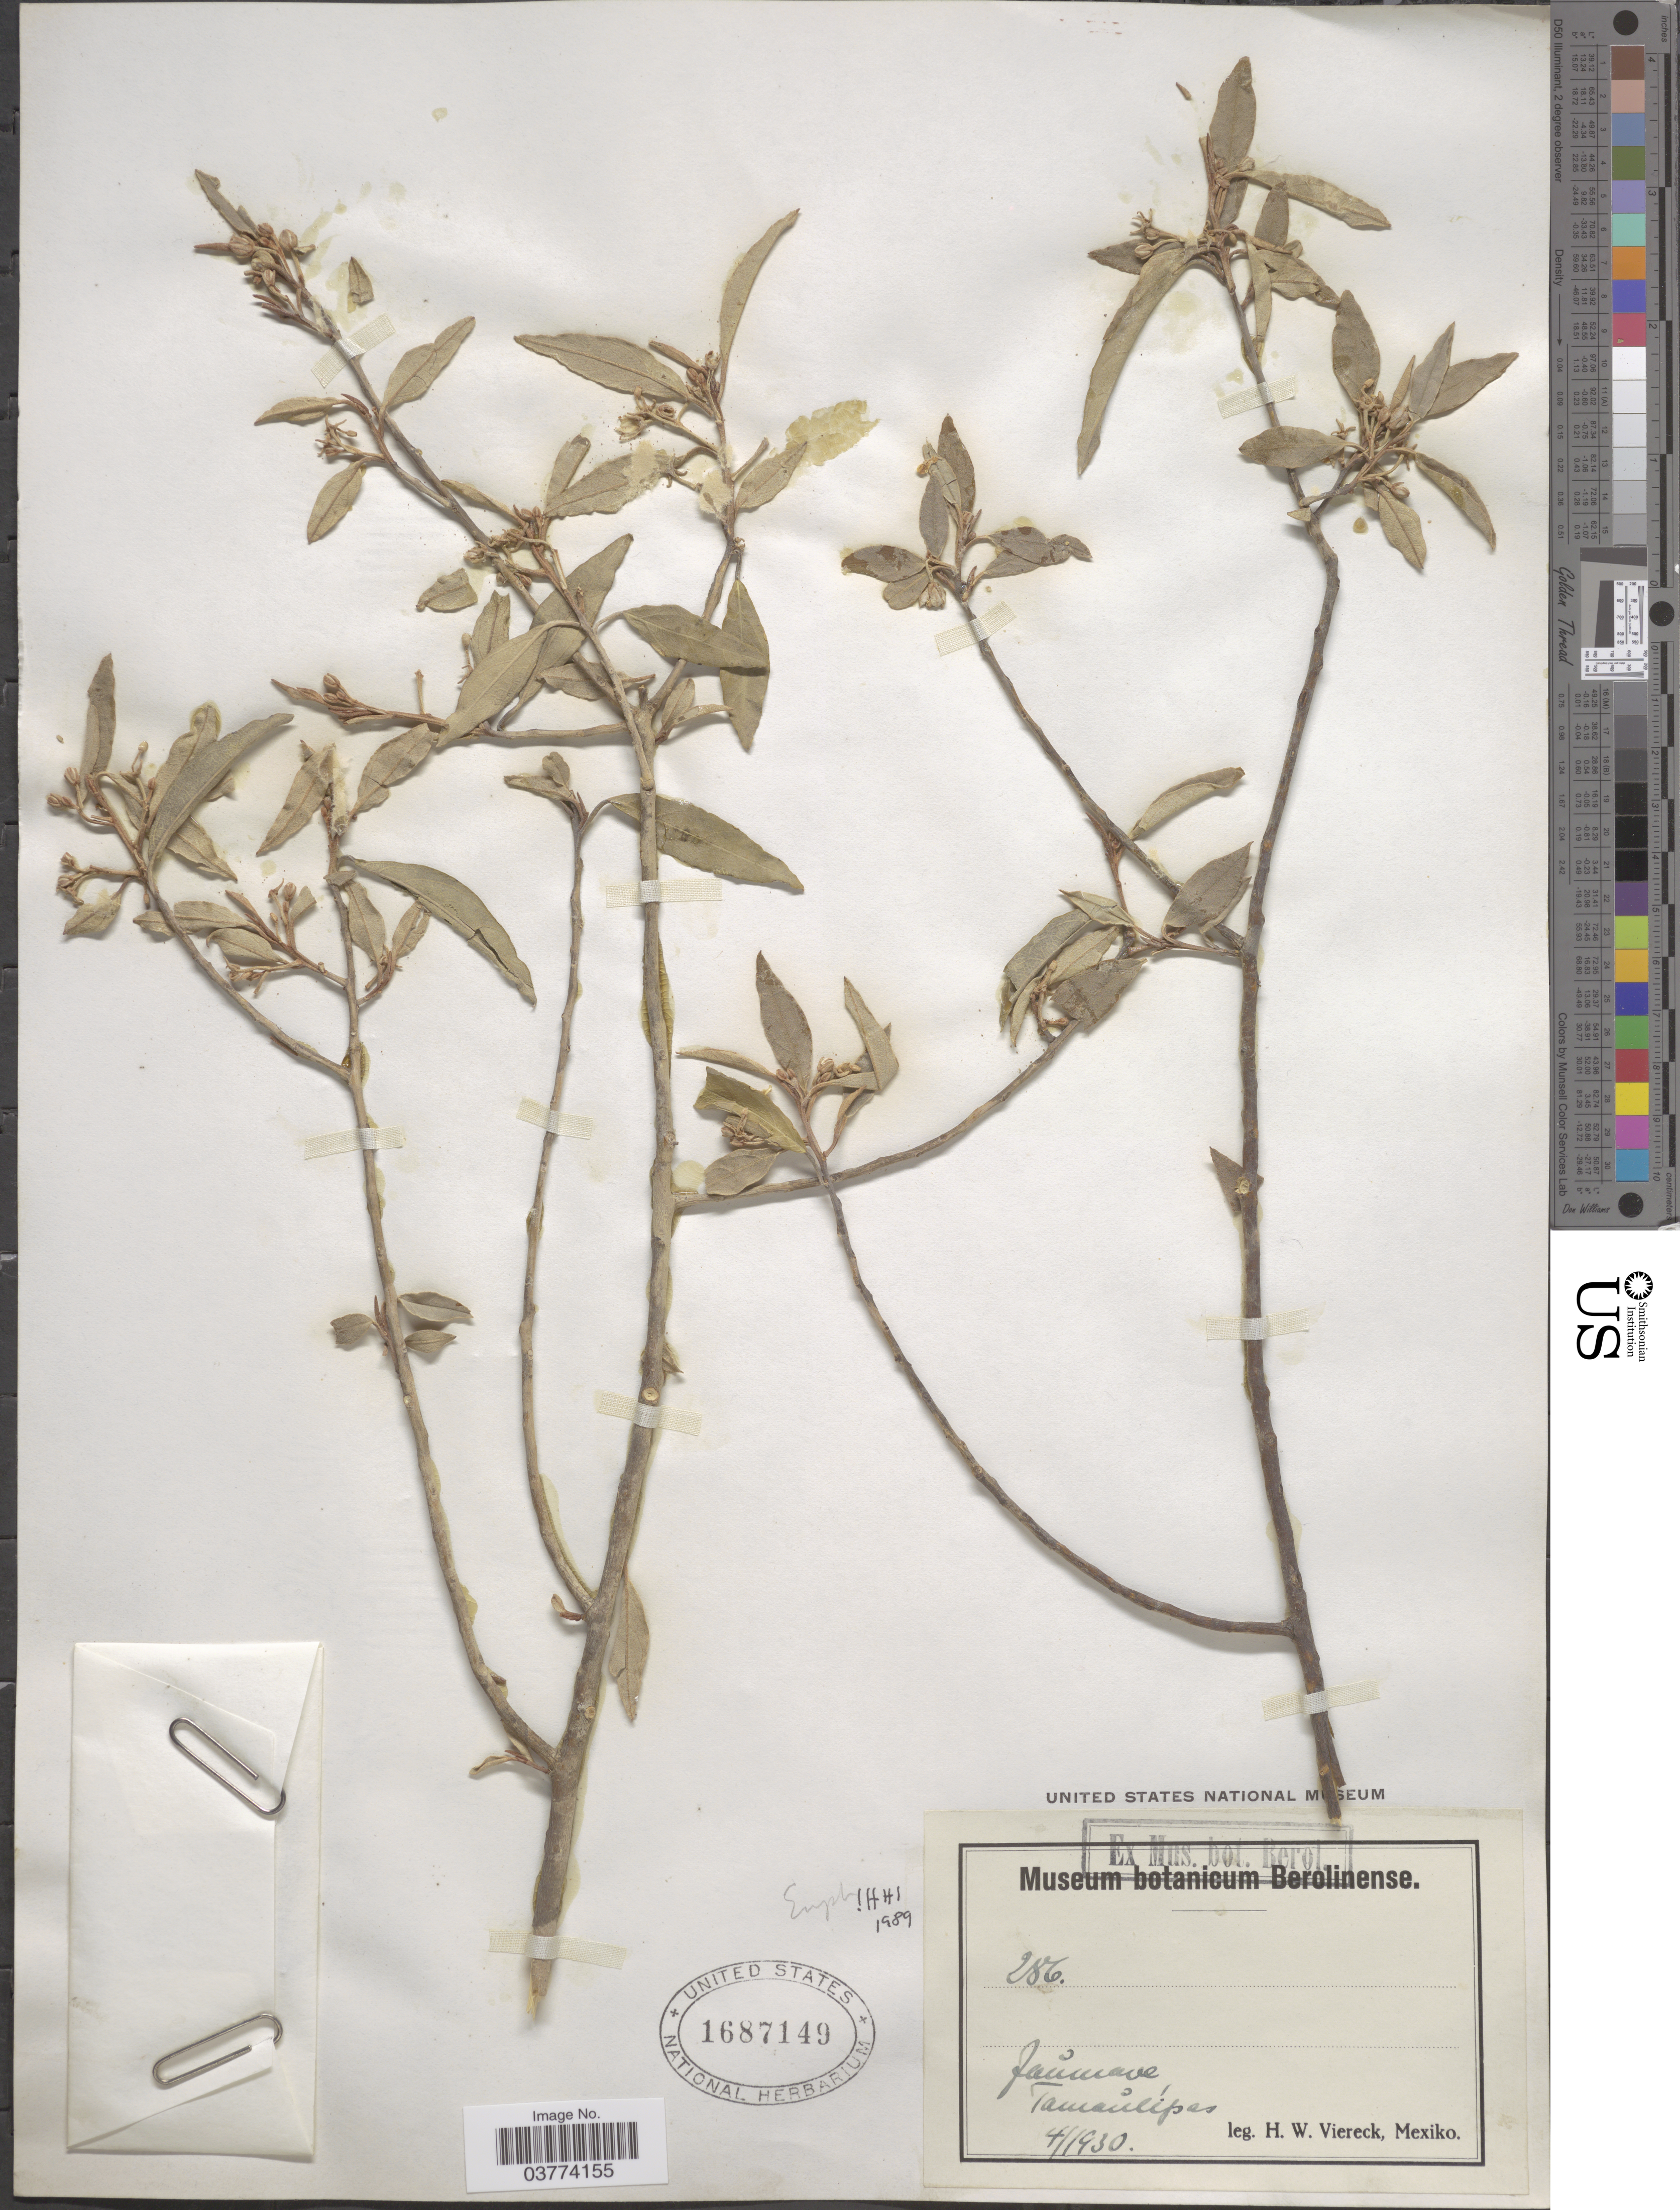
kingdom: Plantae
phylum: Tracheophyta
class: Magnoliopsida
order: Brassicales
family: Capparaceae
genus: Quadrella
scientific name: Quadrella incana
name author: (Kunth) Iltis & Cornejo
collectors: H. W. Viereck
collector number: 286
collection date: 1930-04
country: Mexico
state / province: Tamaulipas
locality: Jaumave.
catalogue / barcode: US 1687149